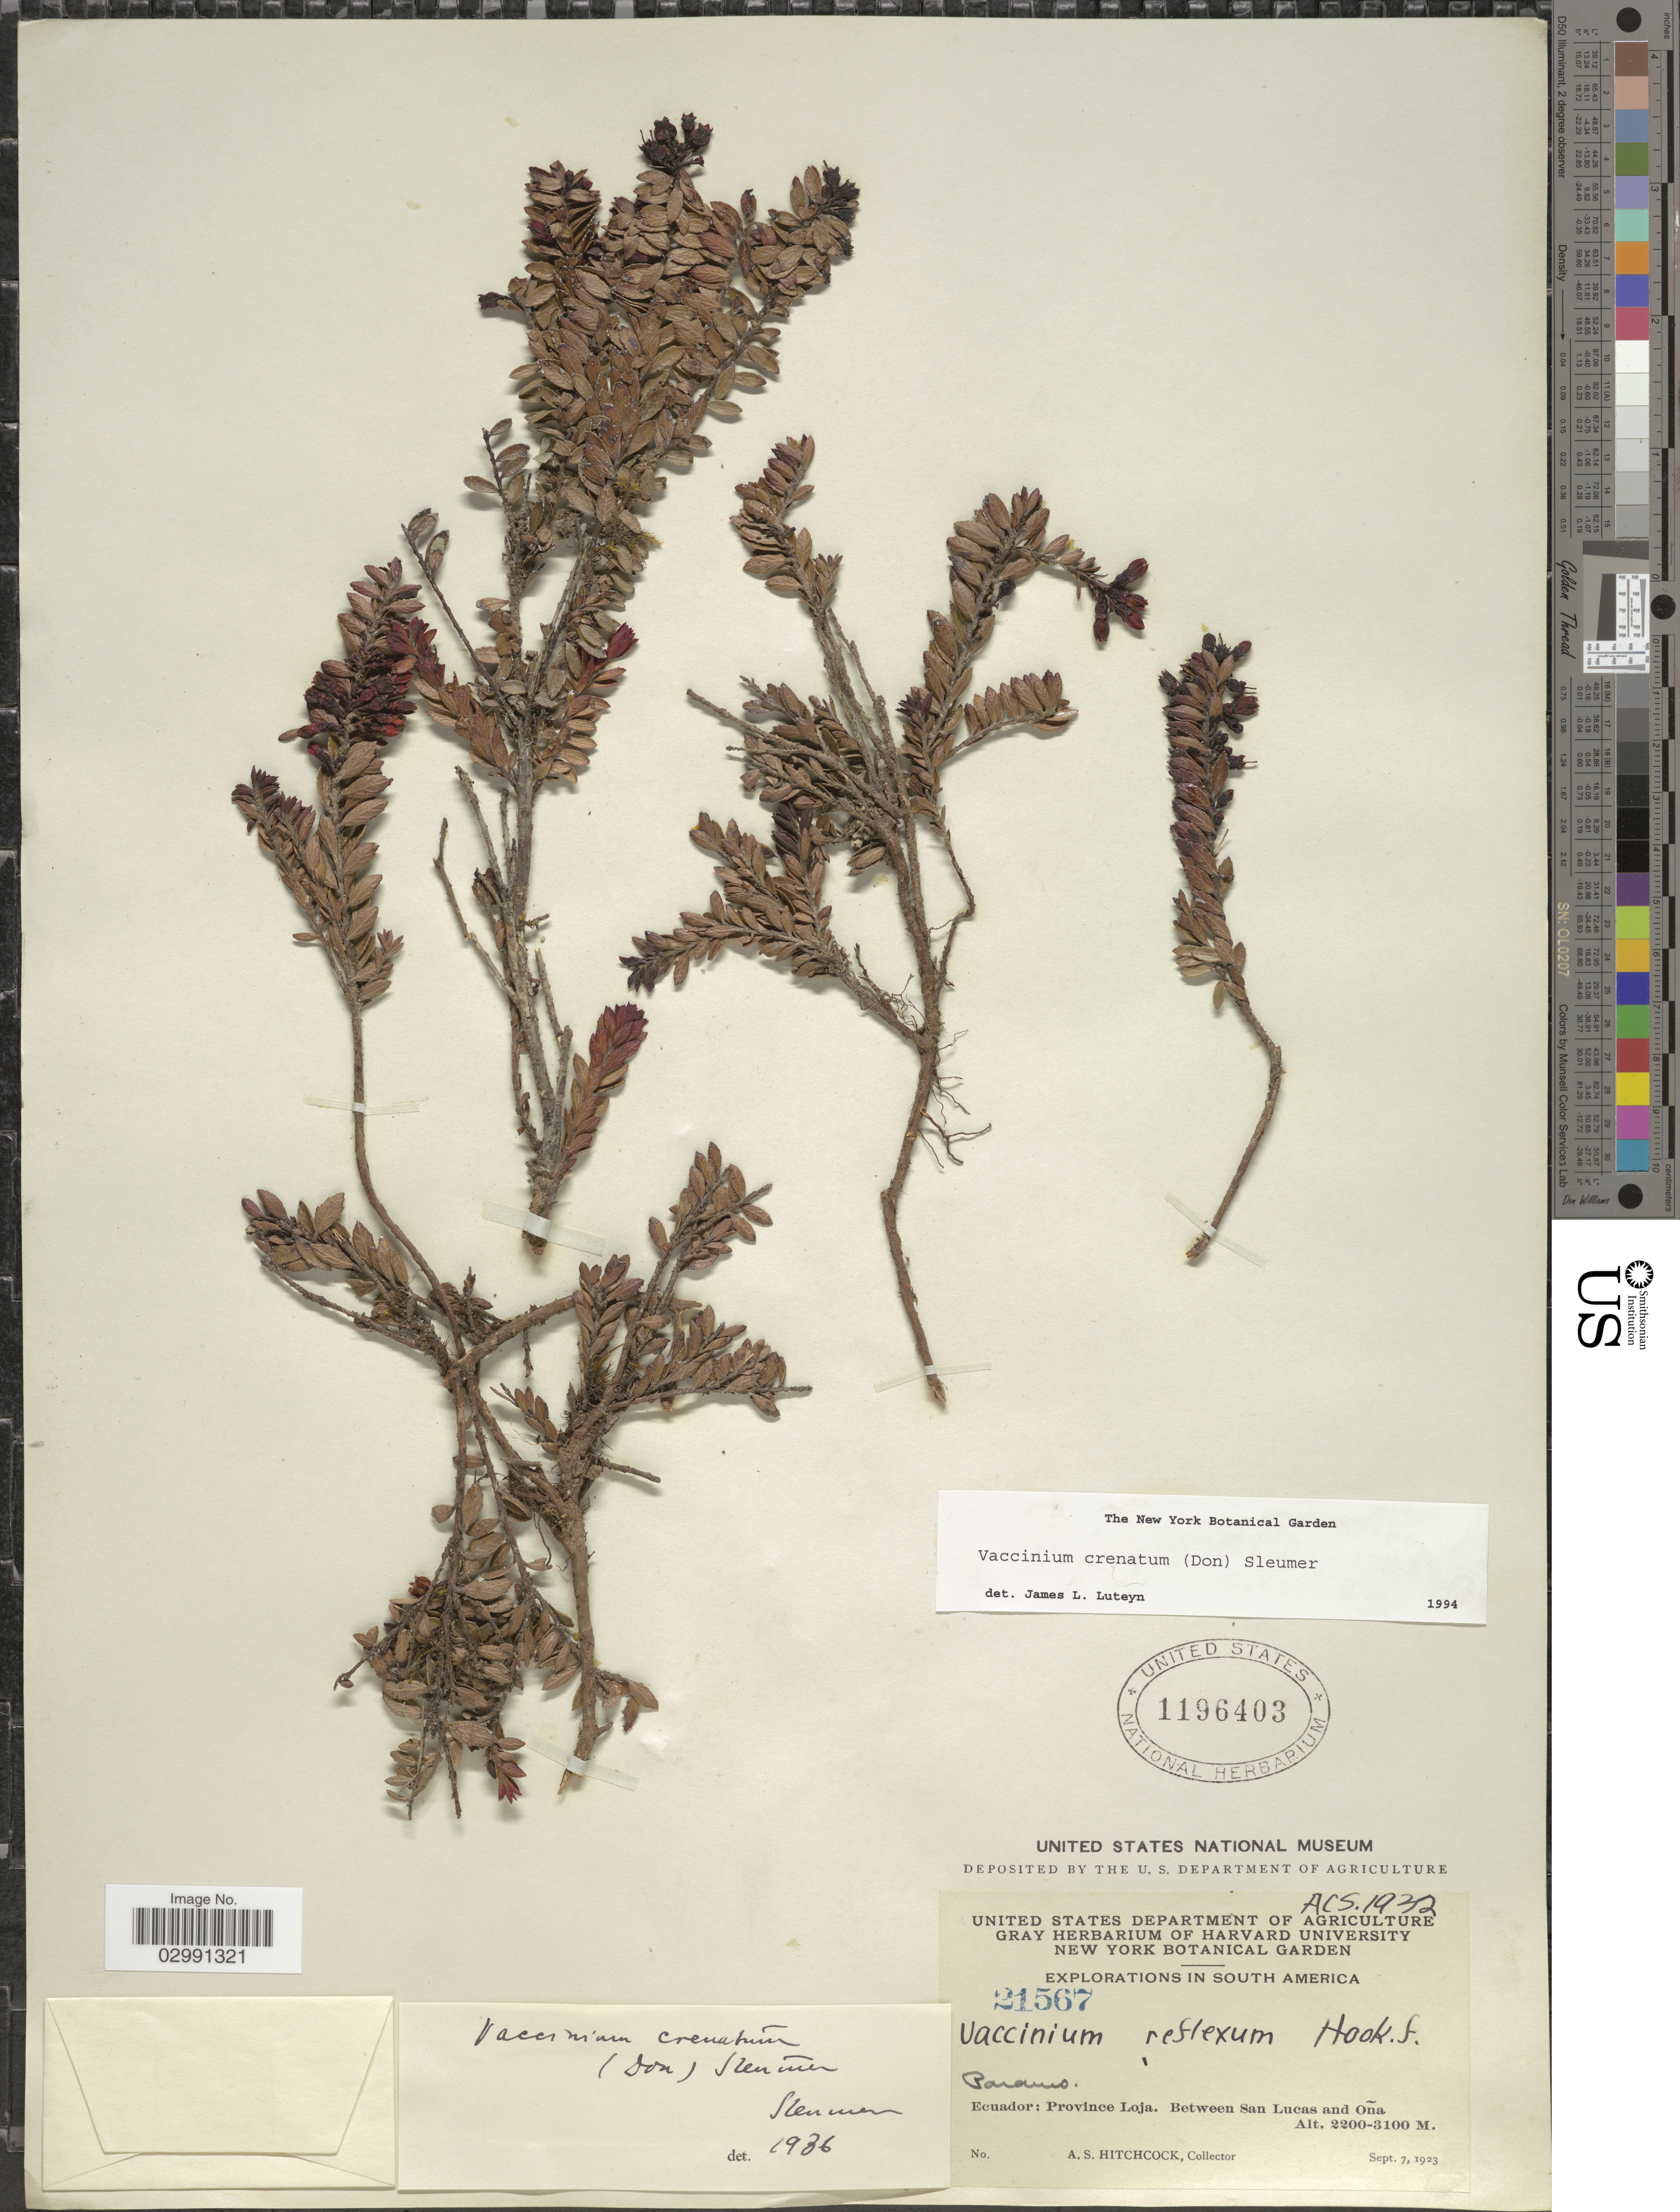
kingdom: Plantae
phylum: Tracheophyta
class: Magnoliopsida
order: Ericales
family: Ericaceae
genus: Vaccinium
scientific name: Vaccinium crenatum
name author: (G. Don) Sleumer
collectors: A. S. Hitchcock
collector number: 21567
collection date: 1923-09-07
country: Ecuador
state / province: Loja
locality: South America. Province Loja. Between San Lucas and Oña.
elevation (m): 2200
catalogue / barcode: US 1196403